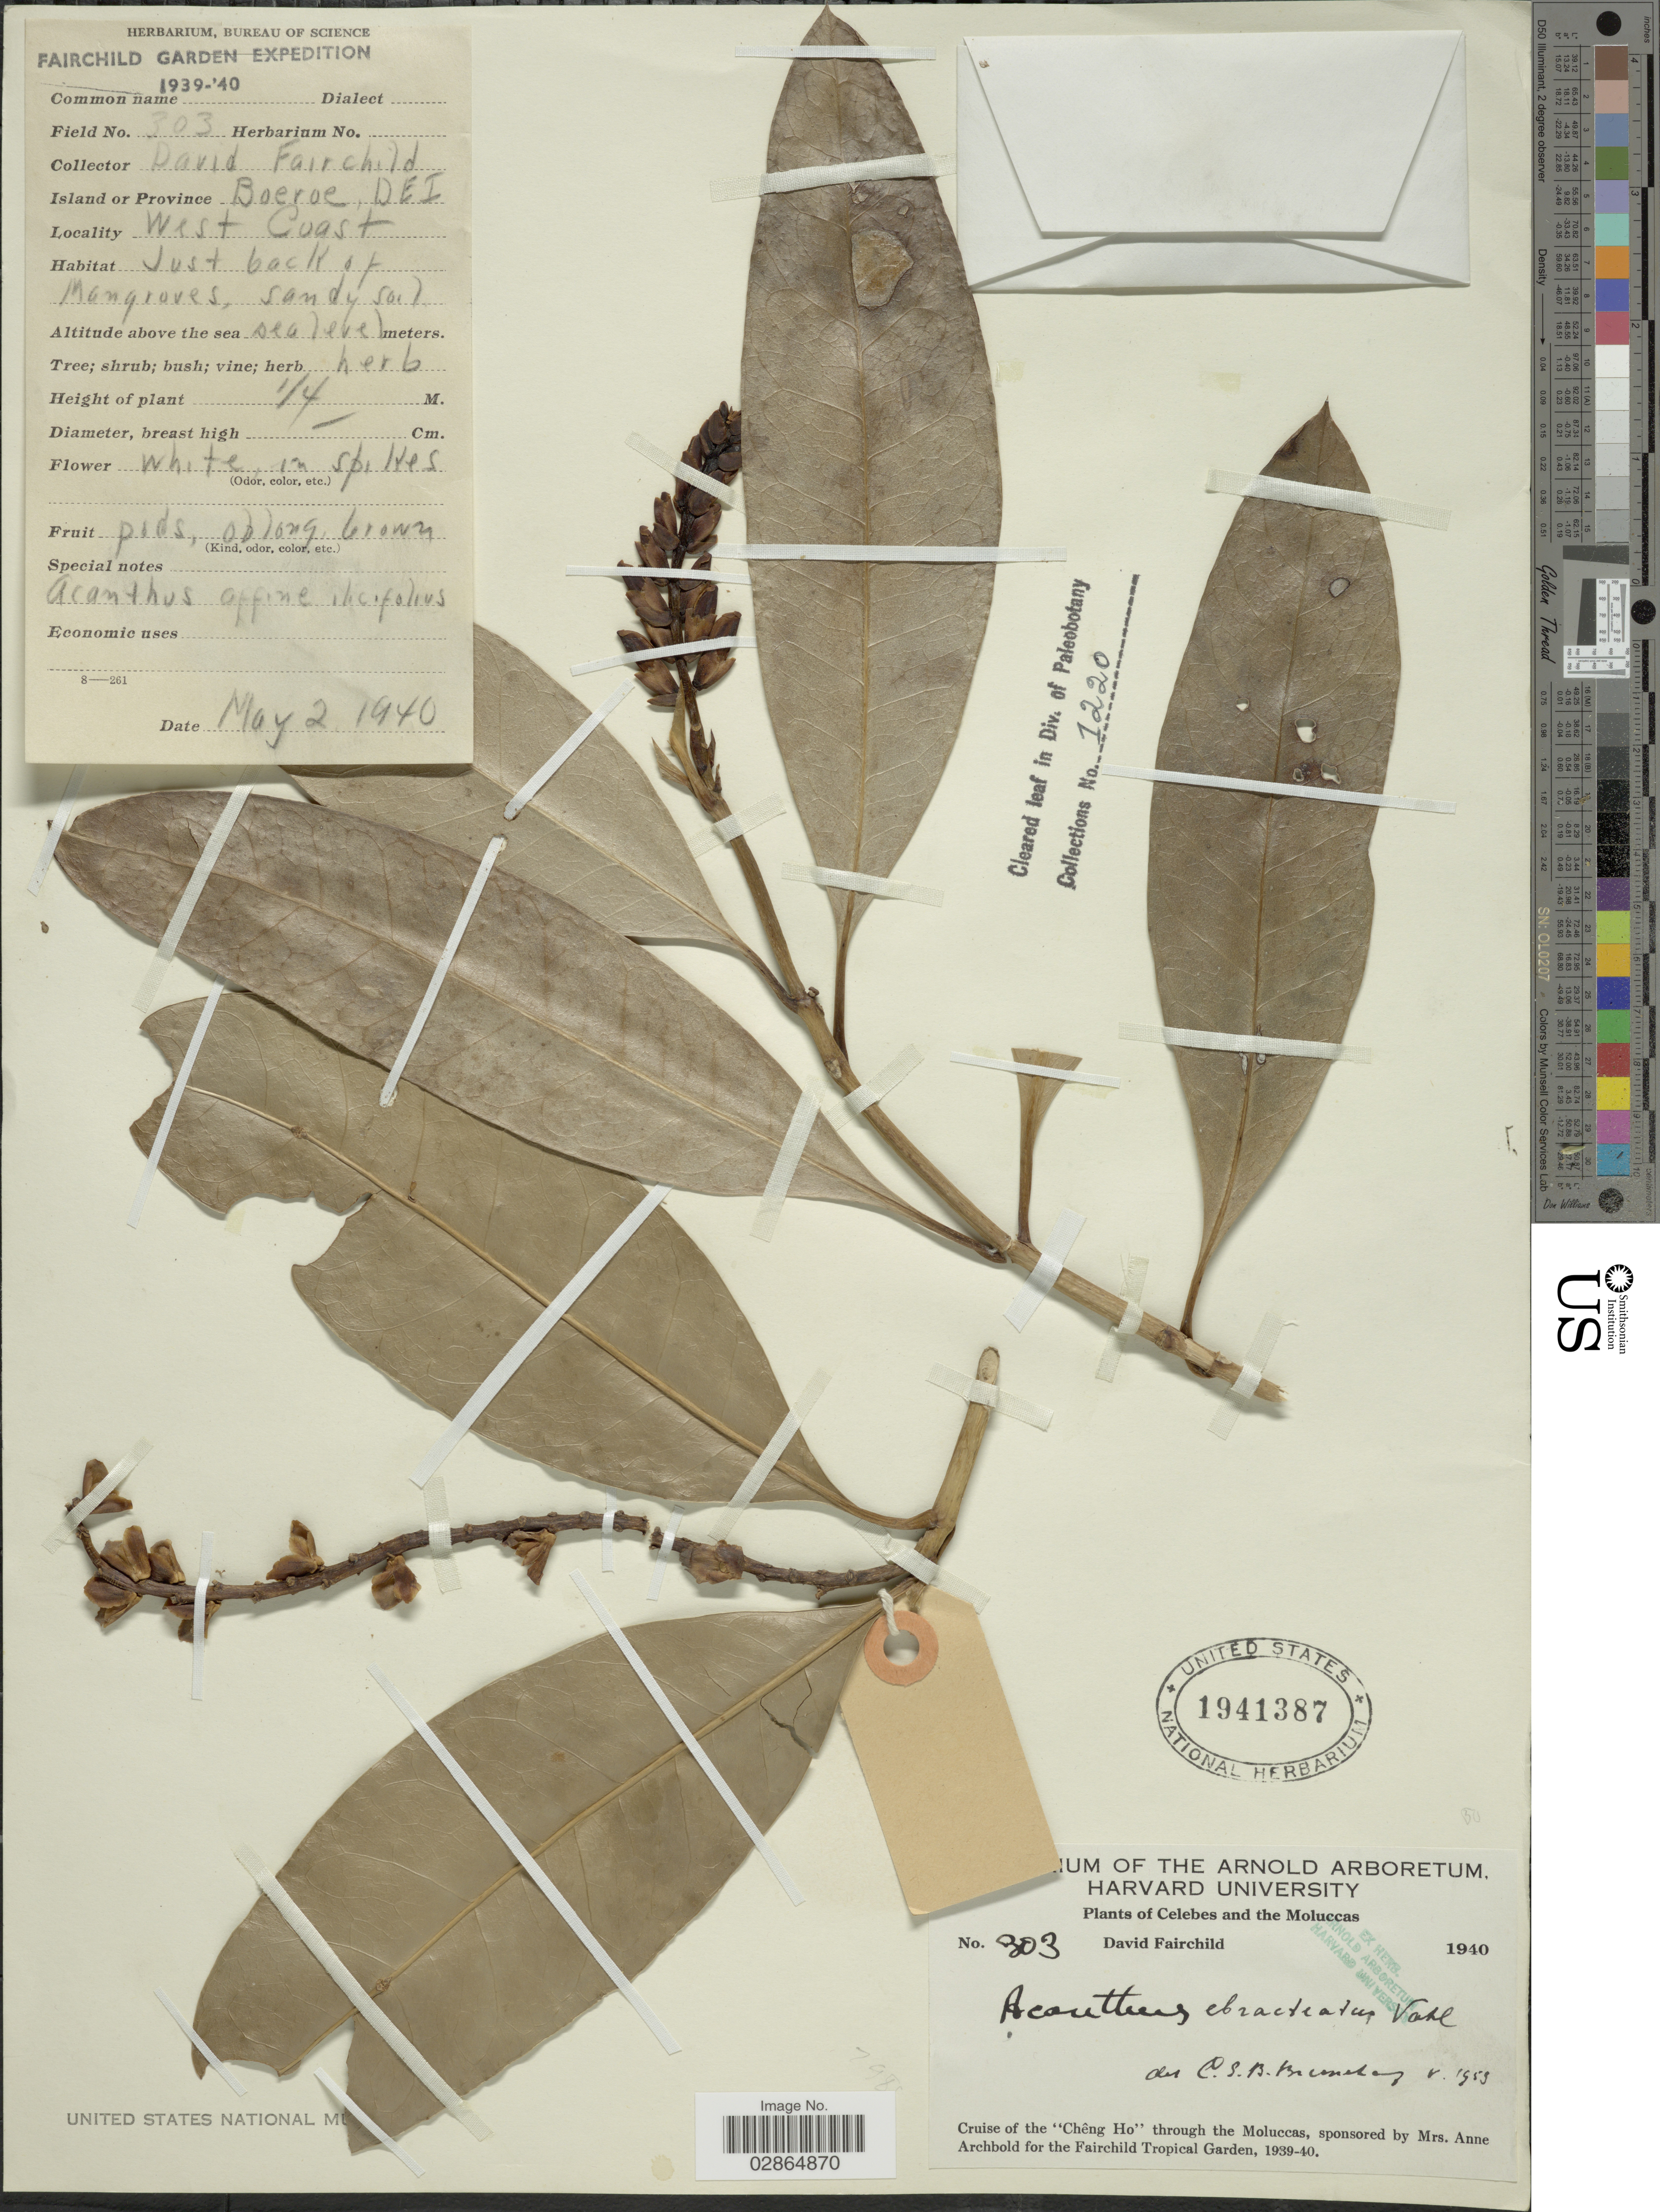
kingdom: Plantae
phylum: Tracheophyta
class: Magnoliopsida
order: Lamiales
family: Acanthaceae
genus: Acanthus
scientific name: Acanthus ebracteatus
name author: Vahl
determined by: Wagner, W. L., (BOT), Smithsonian Institution - National Museum of Natural History (UNITED STATES)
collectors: D. Fairchild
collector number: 303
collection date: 1940-05-02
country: Indonesia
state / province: Maluku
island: Buru Island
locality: Celebes and the Moluccas, Cruise of the "Chêng Ho", through the Moluccas. Boeroe, DEI. West Coast.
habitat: Mangroves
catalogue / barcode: US 1941387